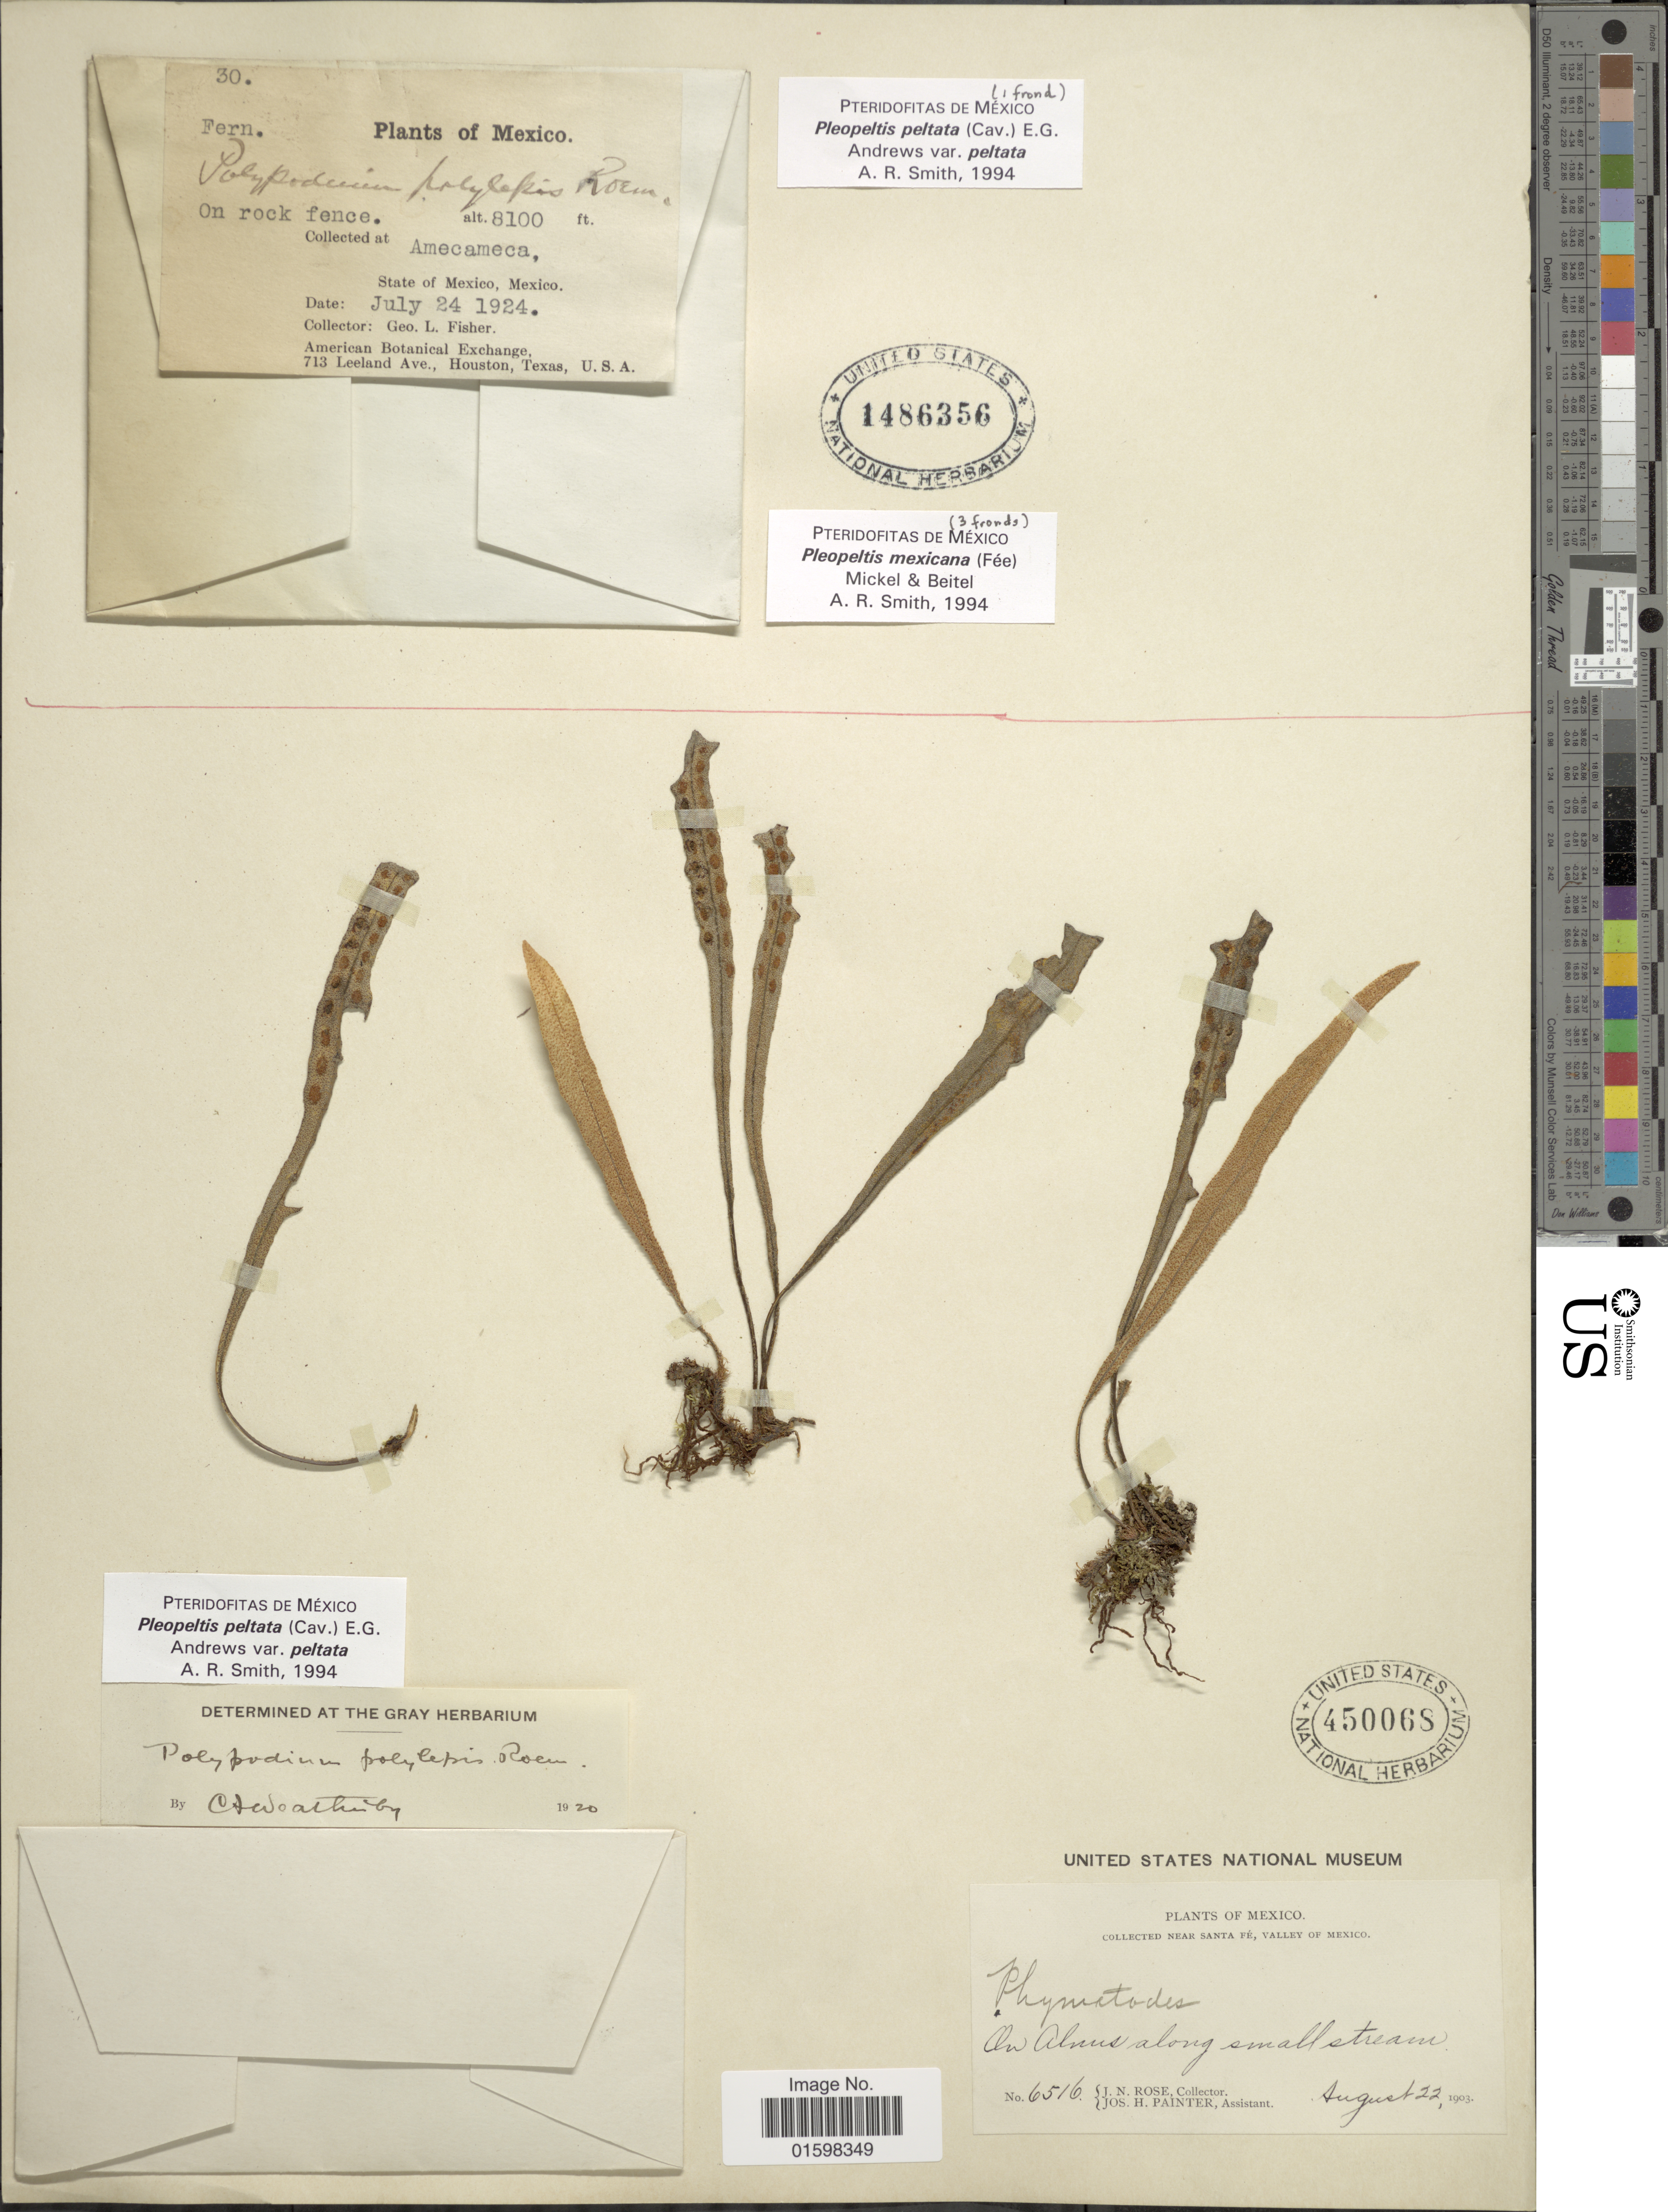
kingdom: Plantae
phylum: Tracheophyta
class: Polypodiopsida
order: Polypodiales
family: Polypodiaceae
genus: Pleopeltis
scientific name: Pleopeltis polylepis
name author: (Roem. ex Kunze) T. Moore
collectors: J. N. Rose & J. H. Painter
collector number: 6516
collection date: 1903-08-22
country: Mexico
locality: Near Santa Fe, Valley of Mexico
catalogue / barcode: US 450068